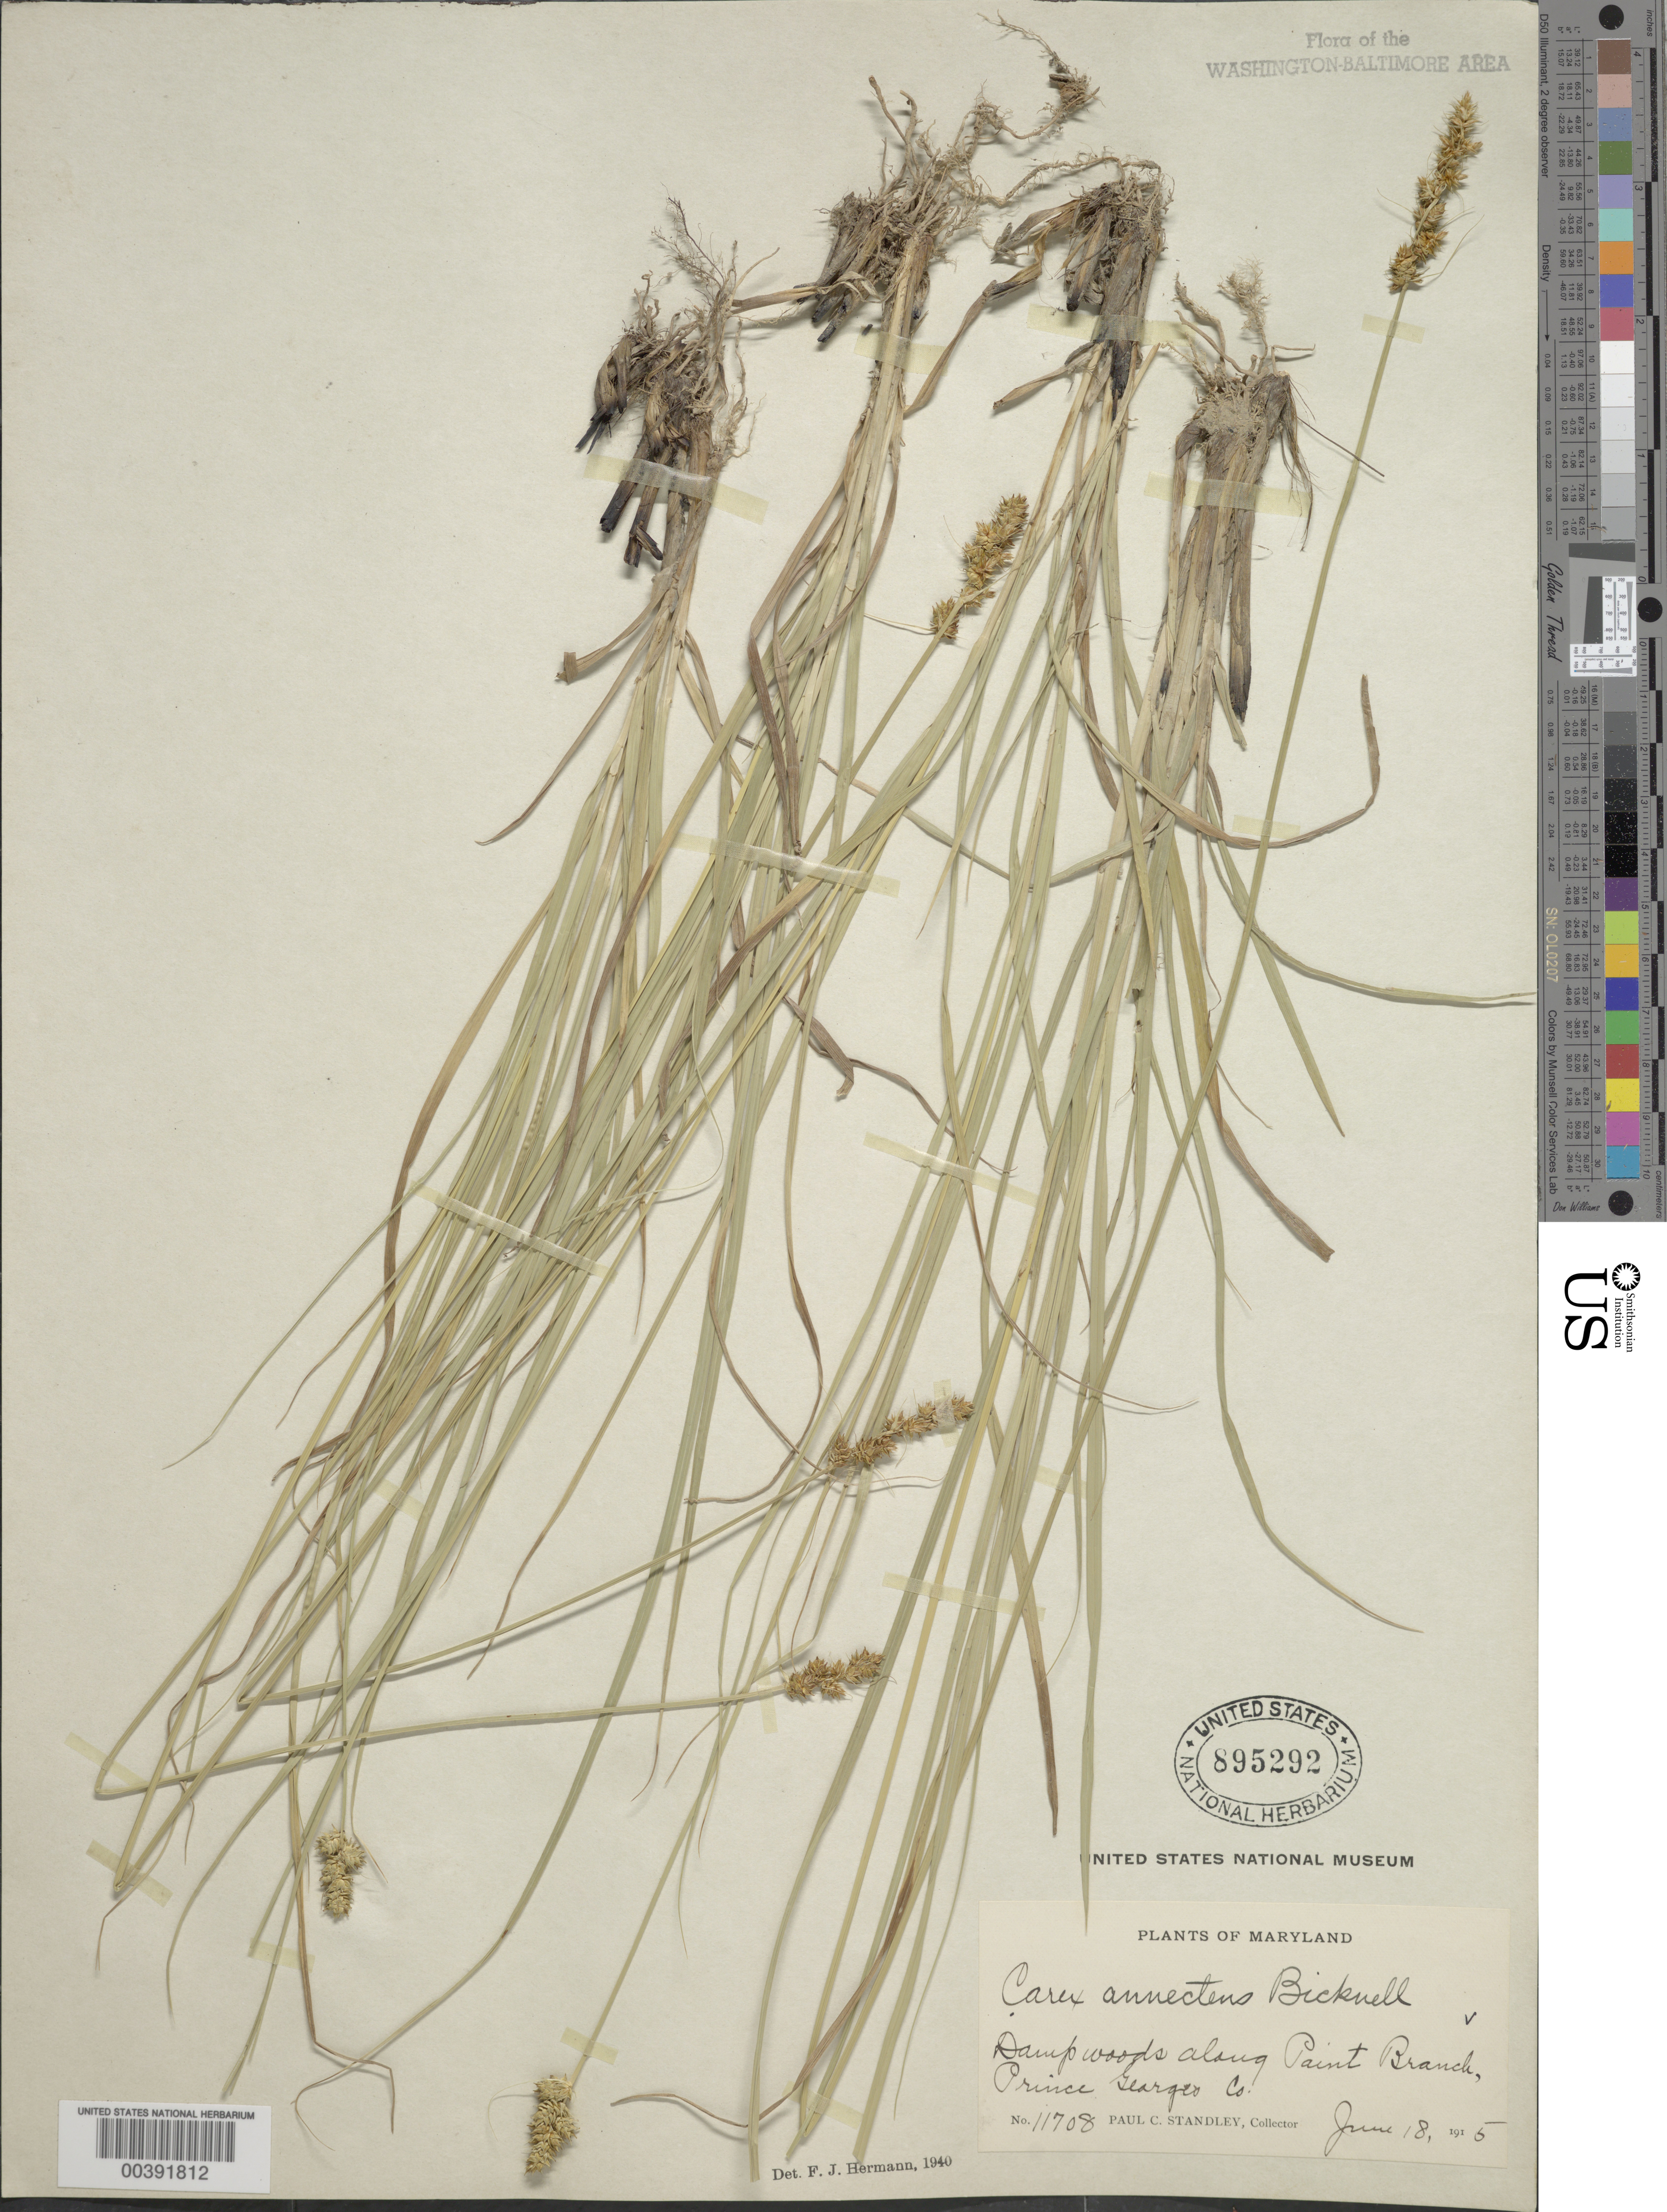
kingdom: Plantae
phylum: Tracheophyta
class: Liliopsida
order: Poales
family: Cyperaceae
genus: Carex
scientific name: Carex annectens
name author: (E.P. Bicknell) E.P. Bicknell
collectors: P. C. Standley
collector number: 11708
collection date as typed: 18 Jun 1915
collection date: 1915-06-18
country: United States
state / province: Maryland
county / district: Prince George's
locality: Paint Branch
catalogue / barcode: US 895292